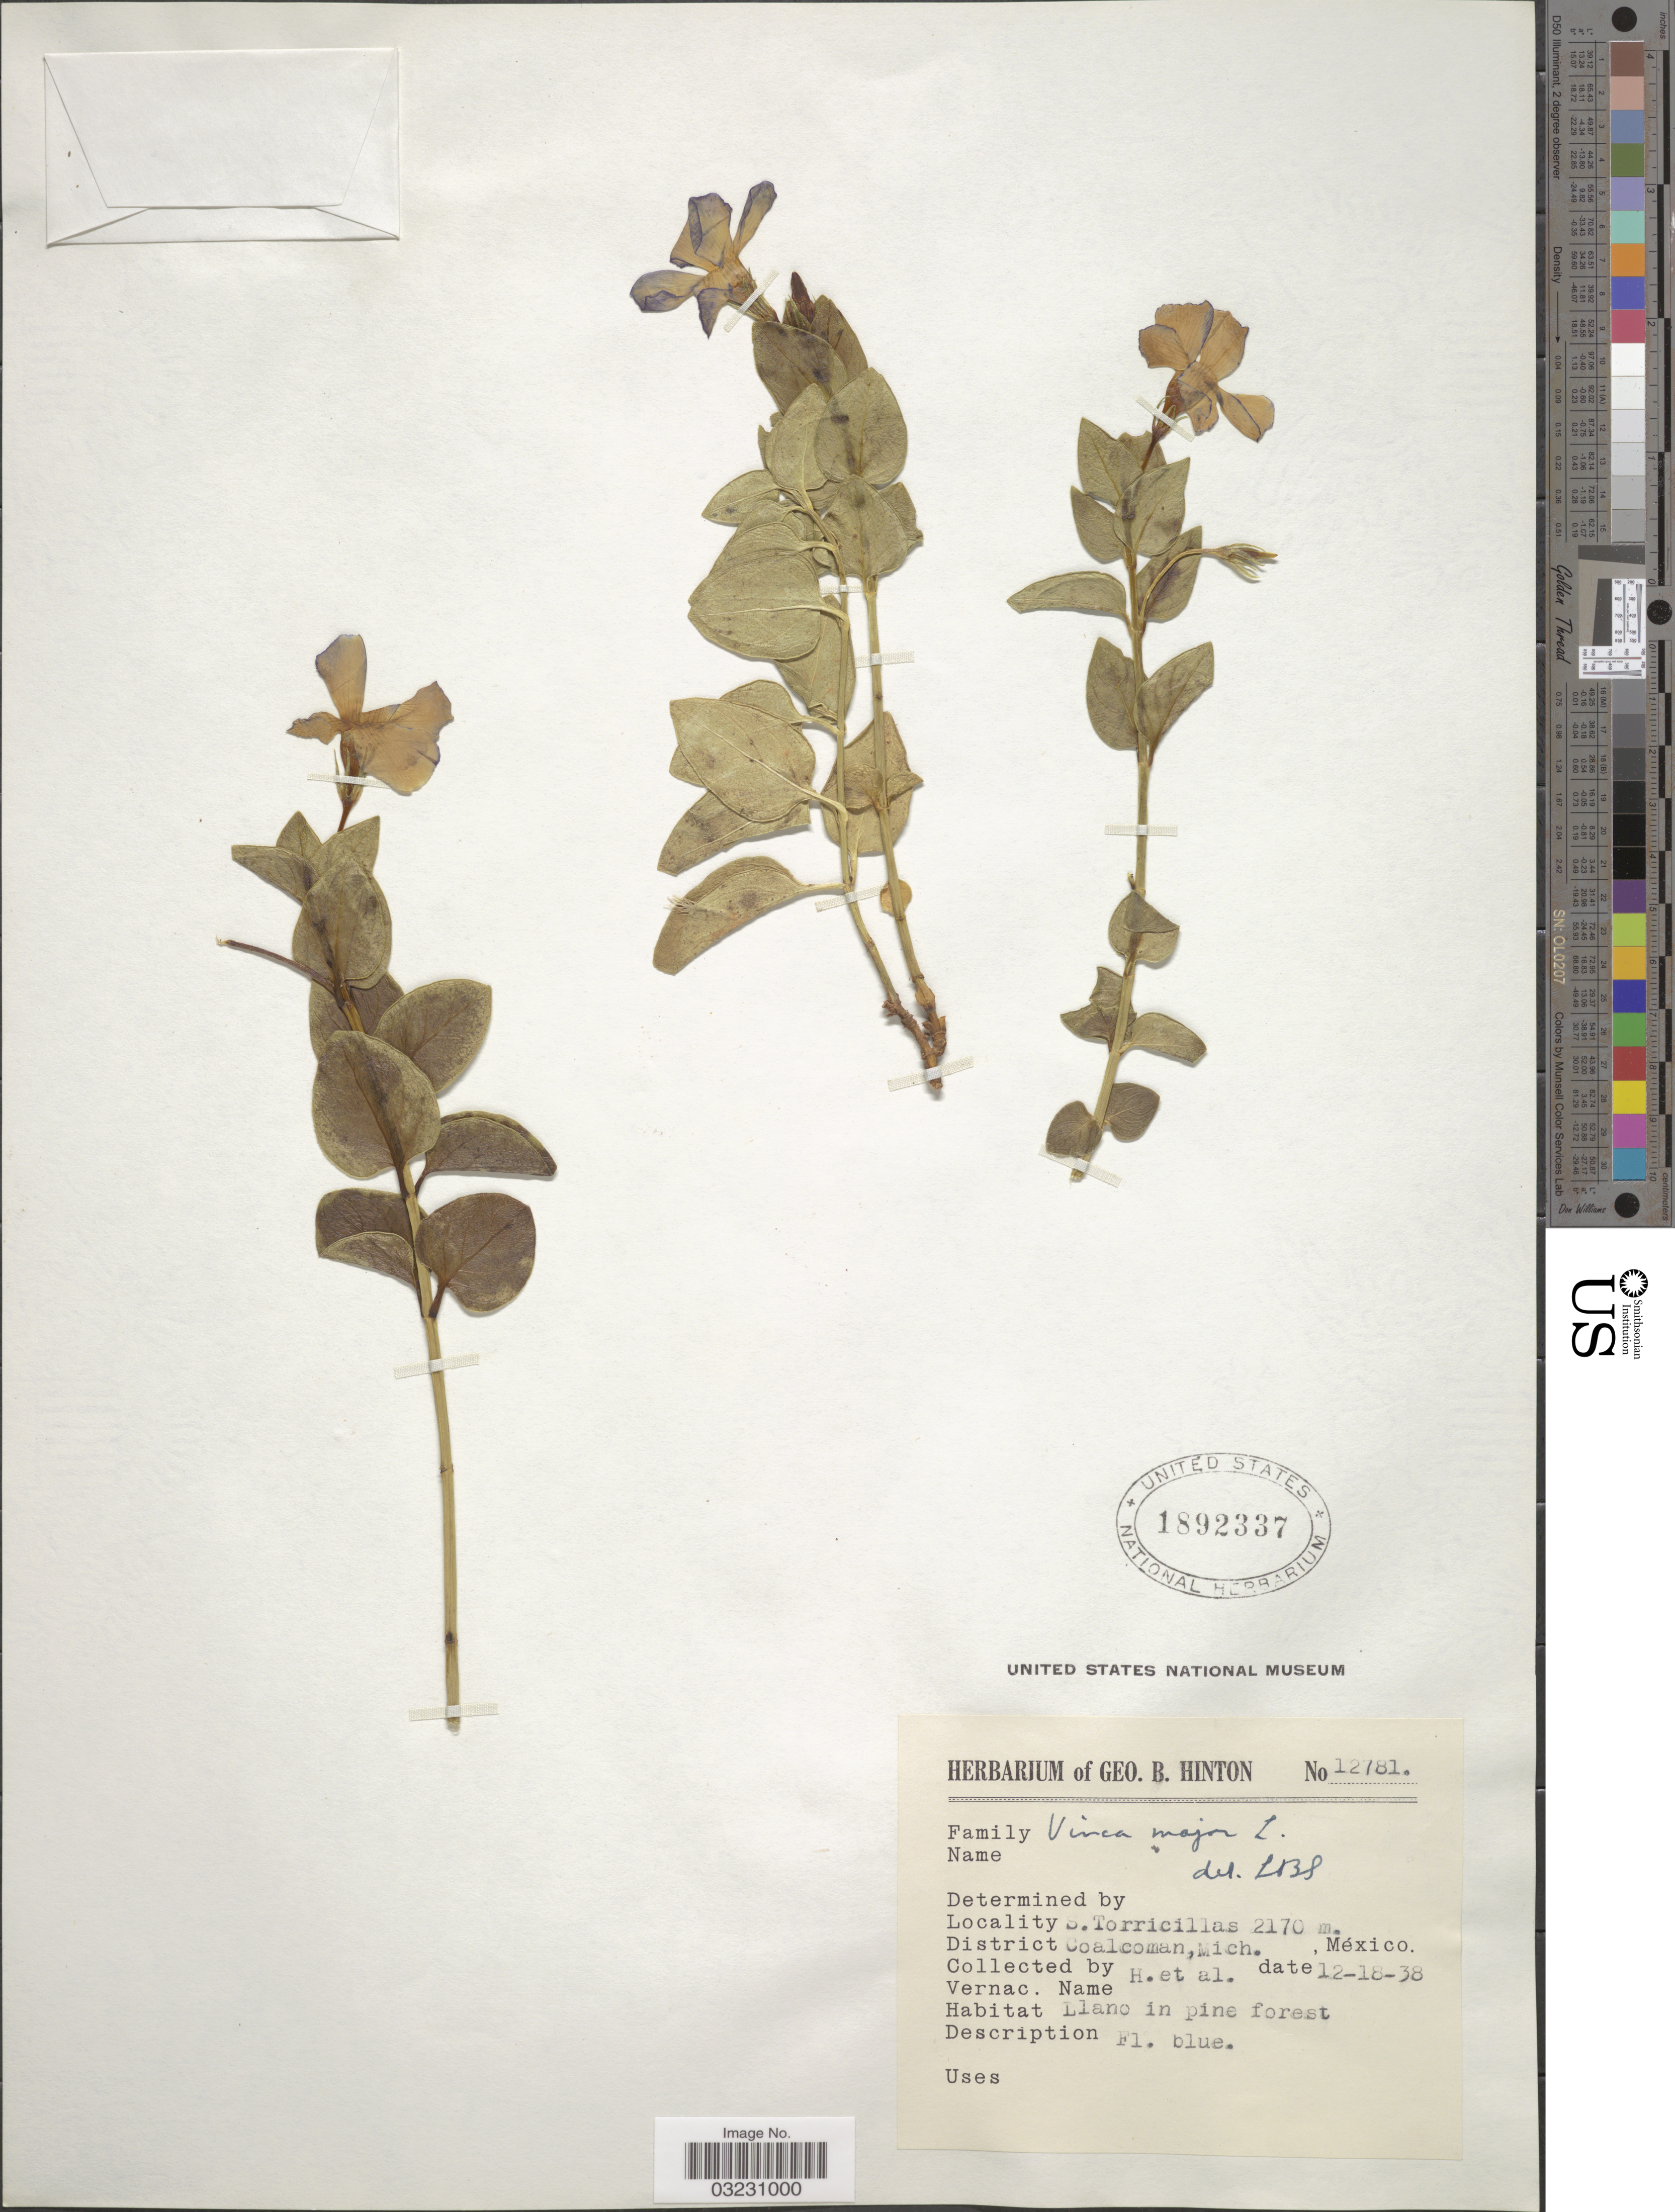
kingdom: Plantae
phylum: Tracheophyta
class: Magnoliopsida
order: Gentianales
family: Apocynaceae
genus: Vinca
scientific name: Vinca major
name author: L.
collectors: G. B. Hinton & et al.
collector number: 12781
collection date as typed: Transcribed d/m/y: 18/12/38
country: Mexico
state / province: Michoacán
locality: S. Torricillas. District Coalcoman.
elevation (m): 2170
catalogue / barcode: US 1892337